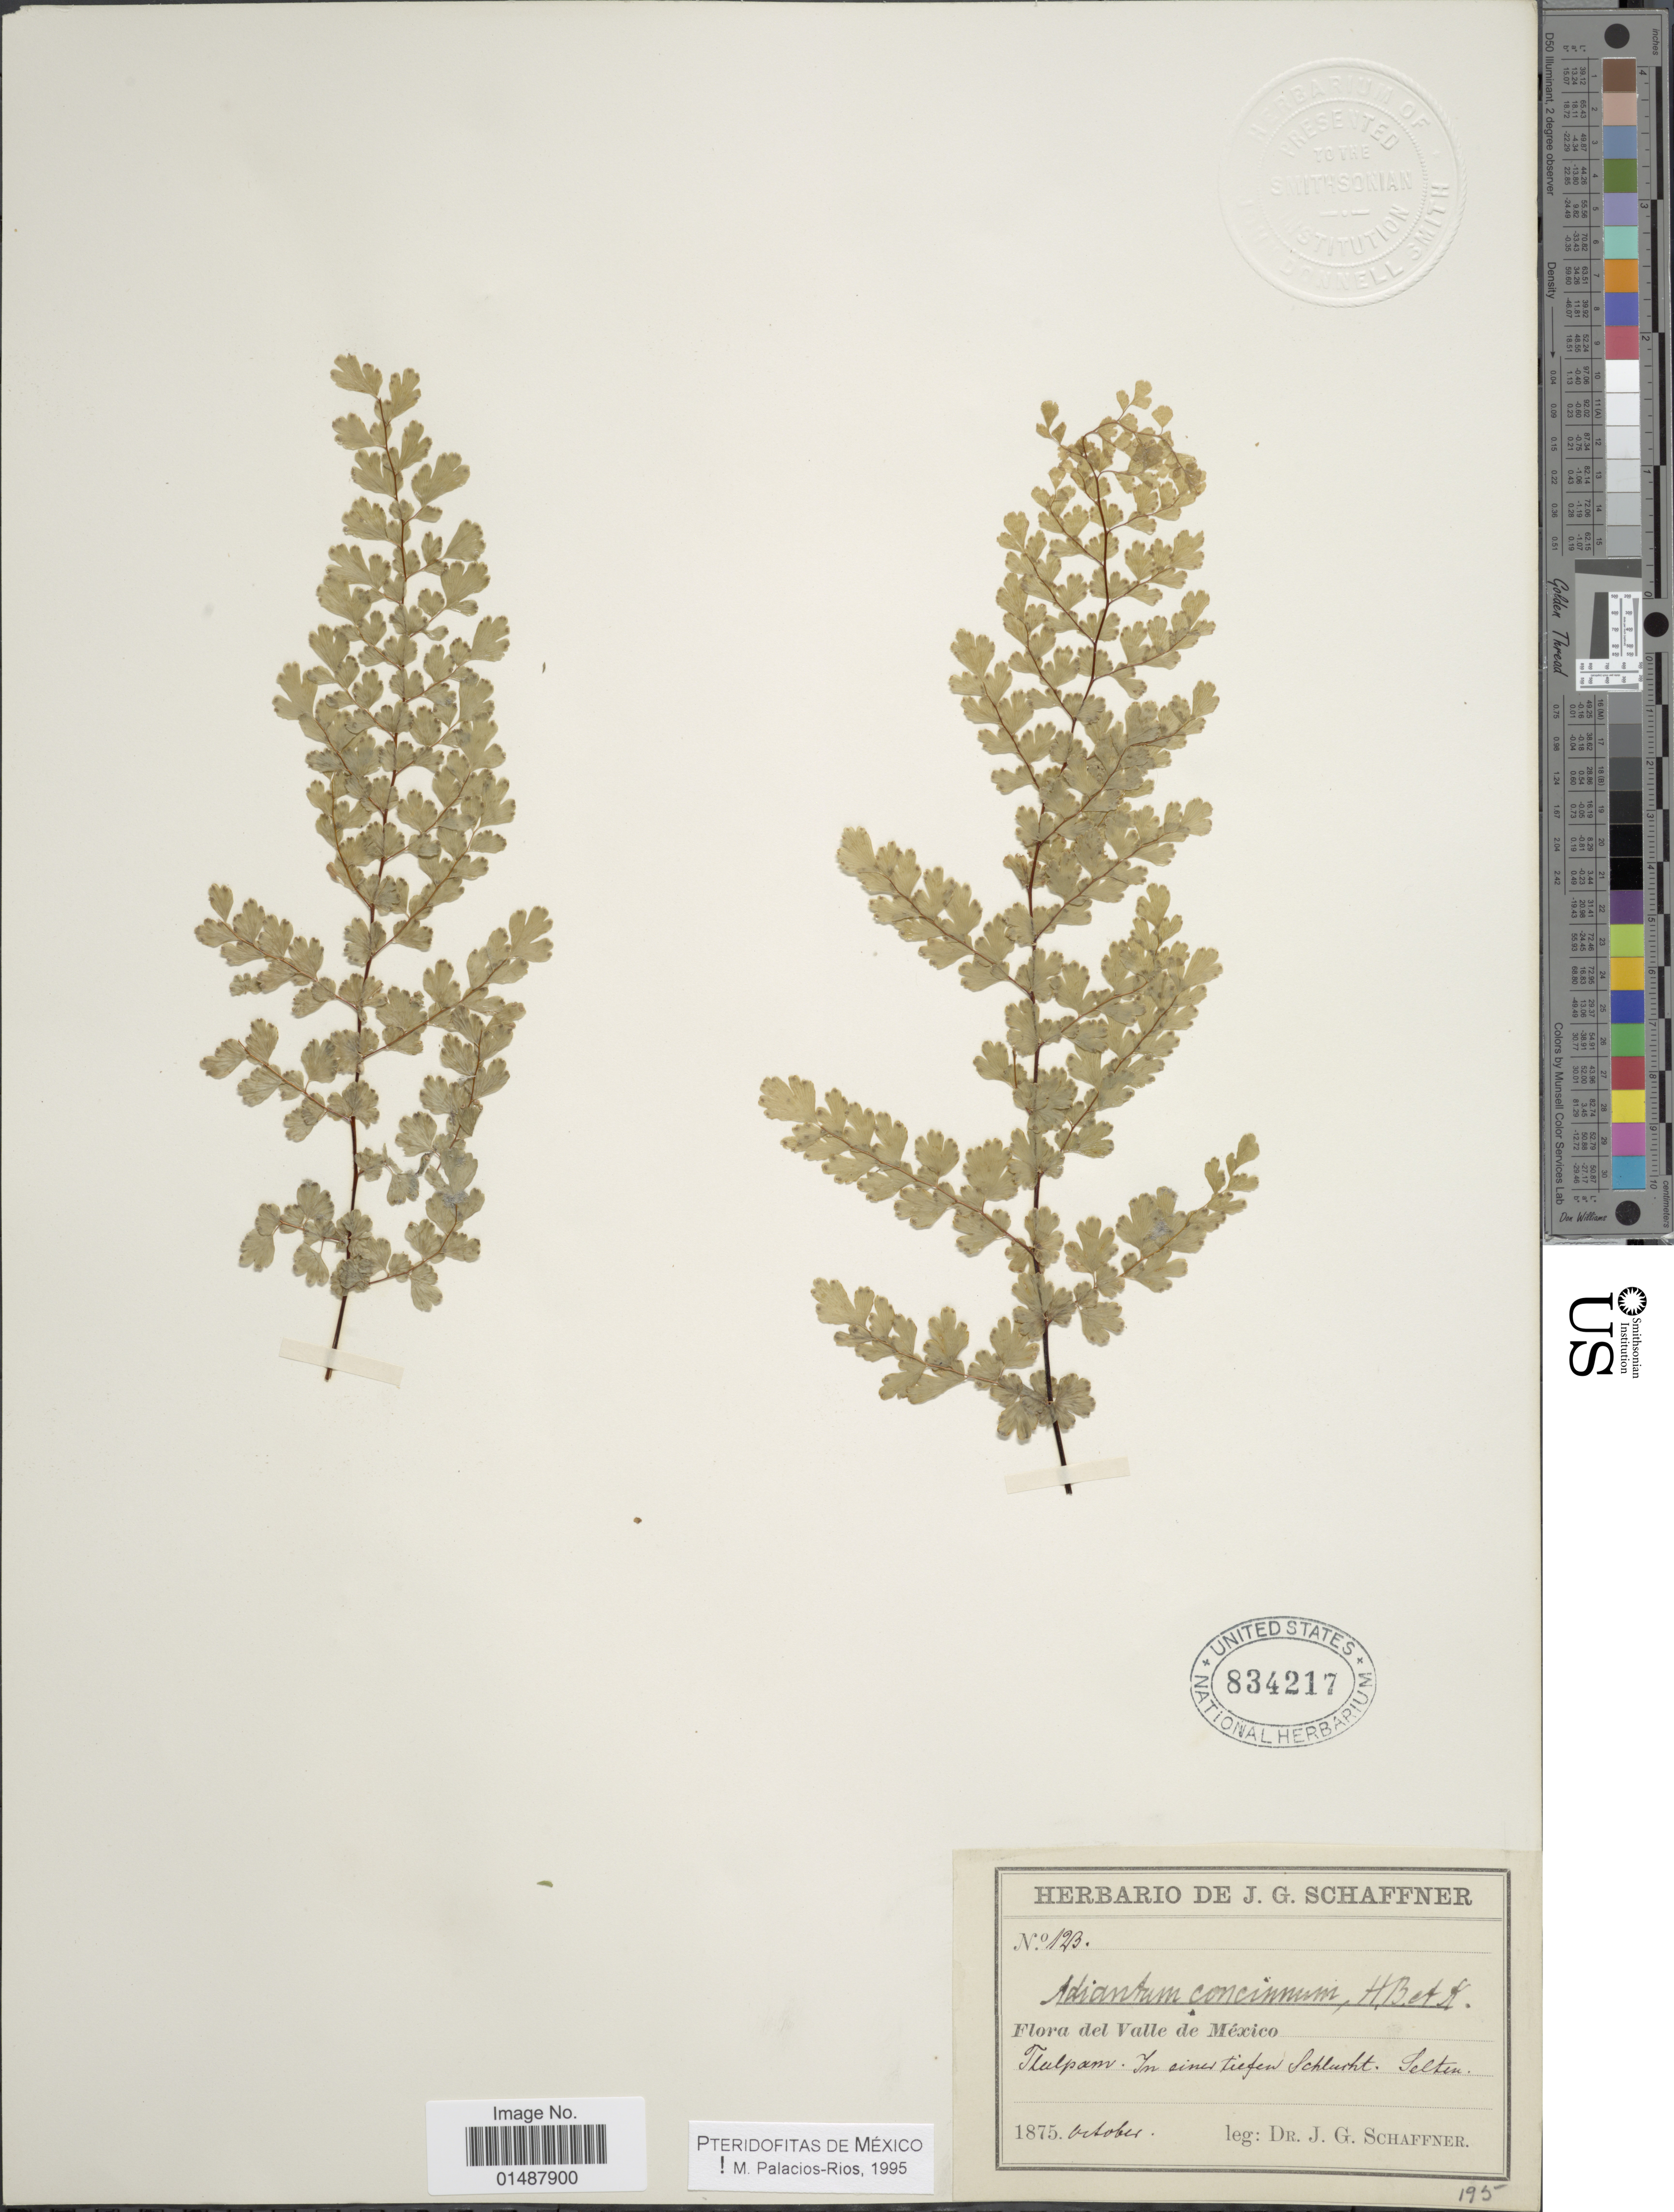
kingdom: Plantae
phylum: Tracheophyta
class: Polypodiopsida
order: Polypodiales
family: Pteridaceae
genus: Adiantum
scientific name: Adiantum concinnum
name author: Humb. & Bonpl. ex Willd.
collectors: J. G. Schaffner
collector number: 143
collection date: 1875-10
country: Mexico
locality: Flora del Valle de Mexico, Tlulpam, in einer tiefen Schlucht, Selten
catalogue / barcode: US 834217